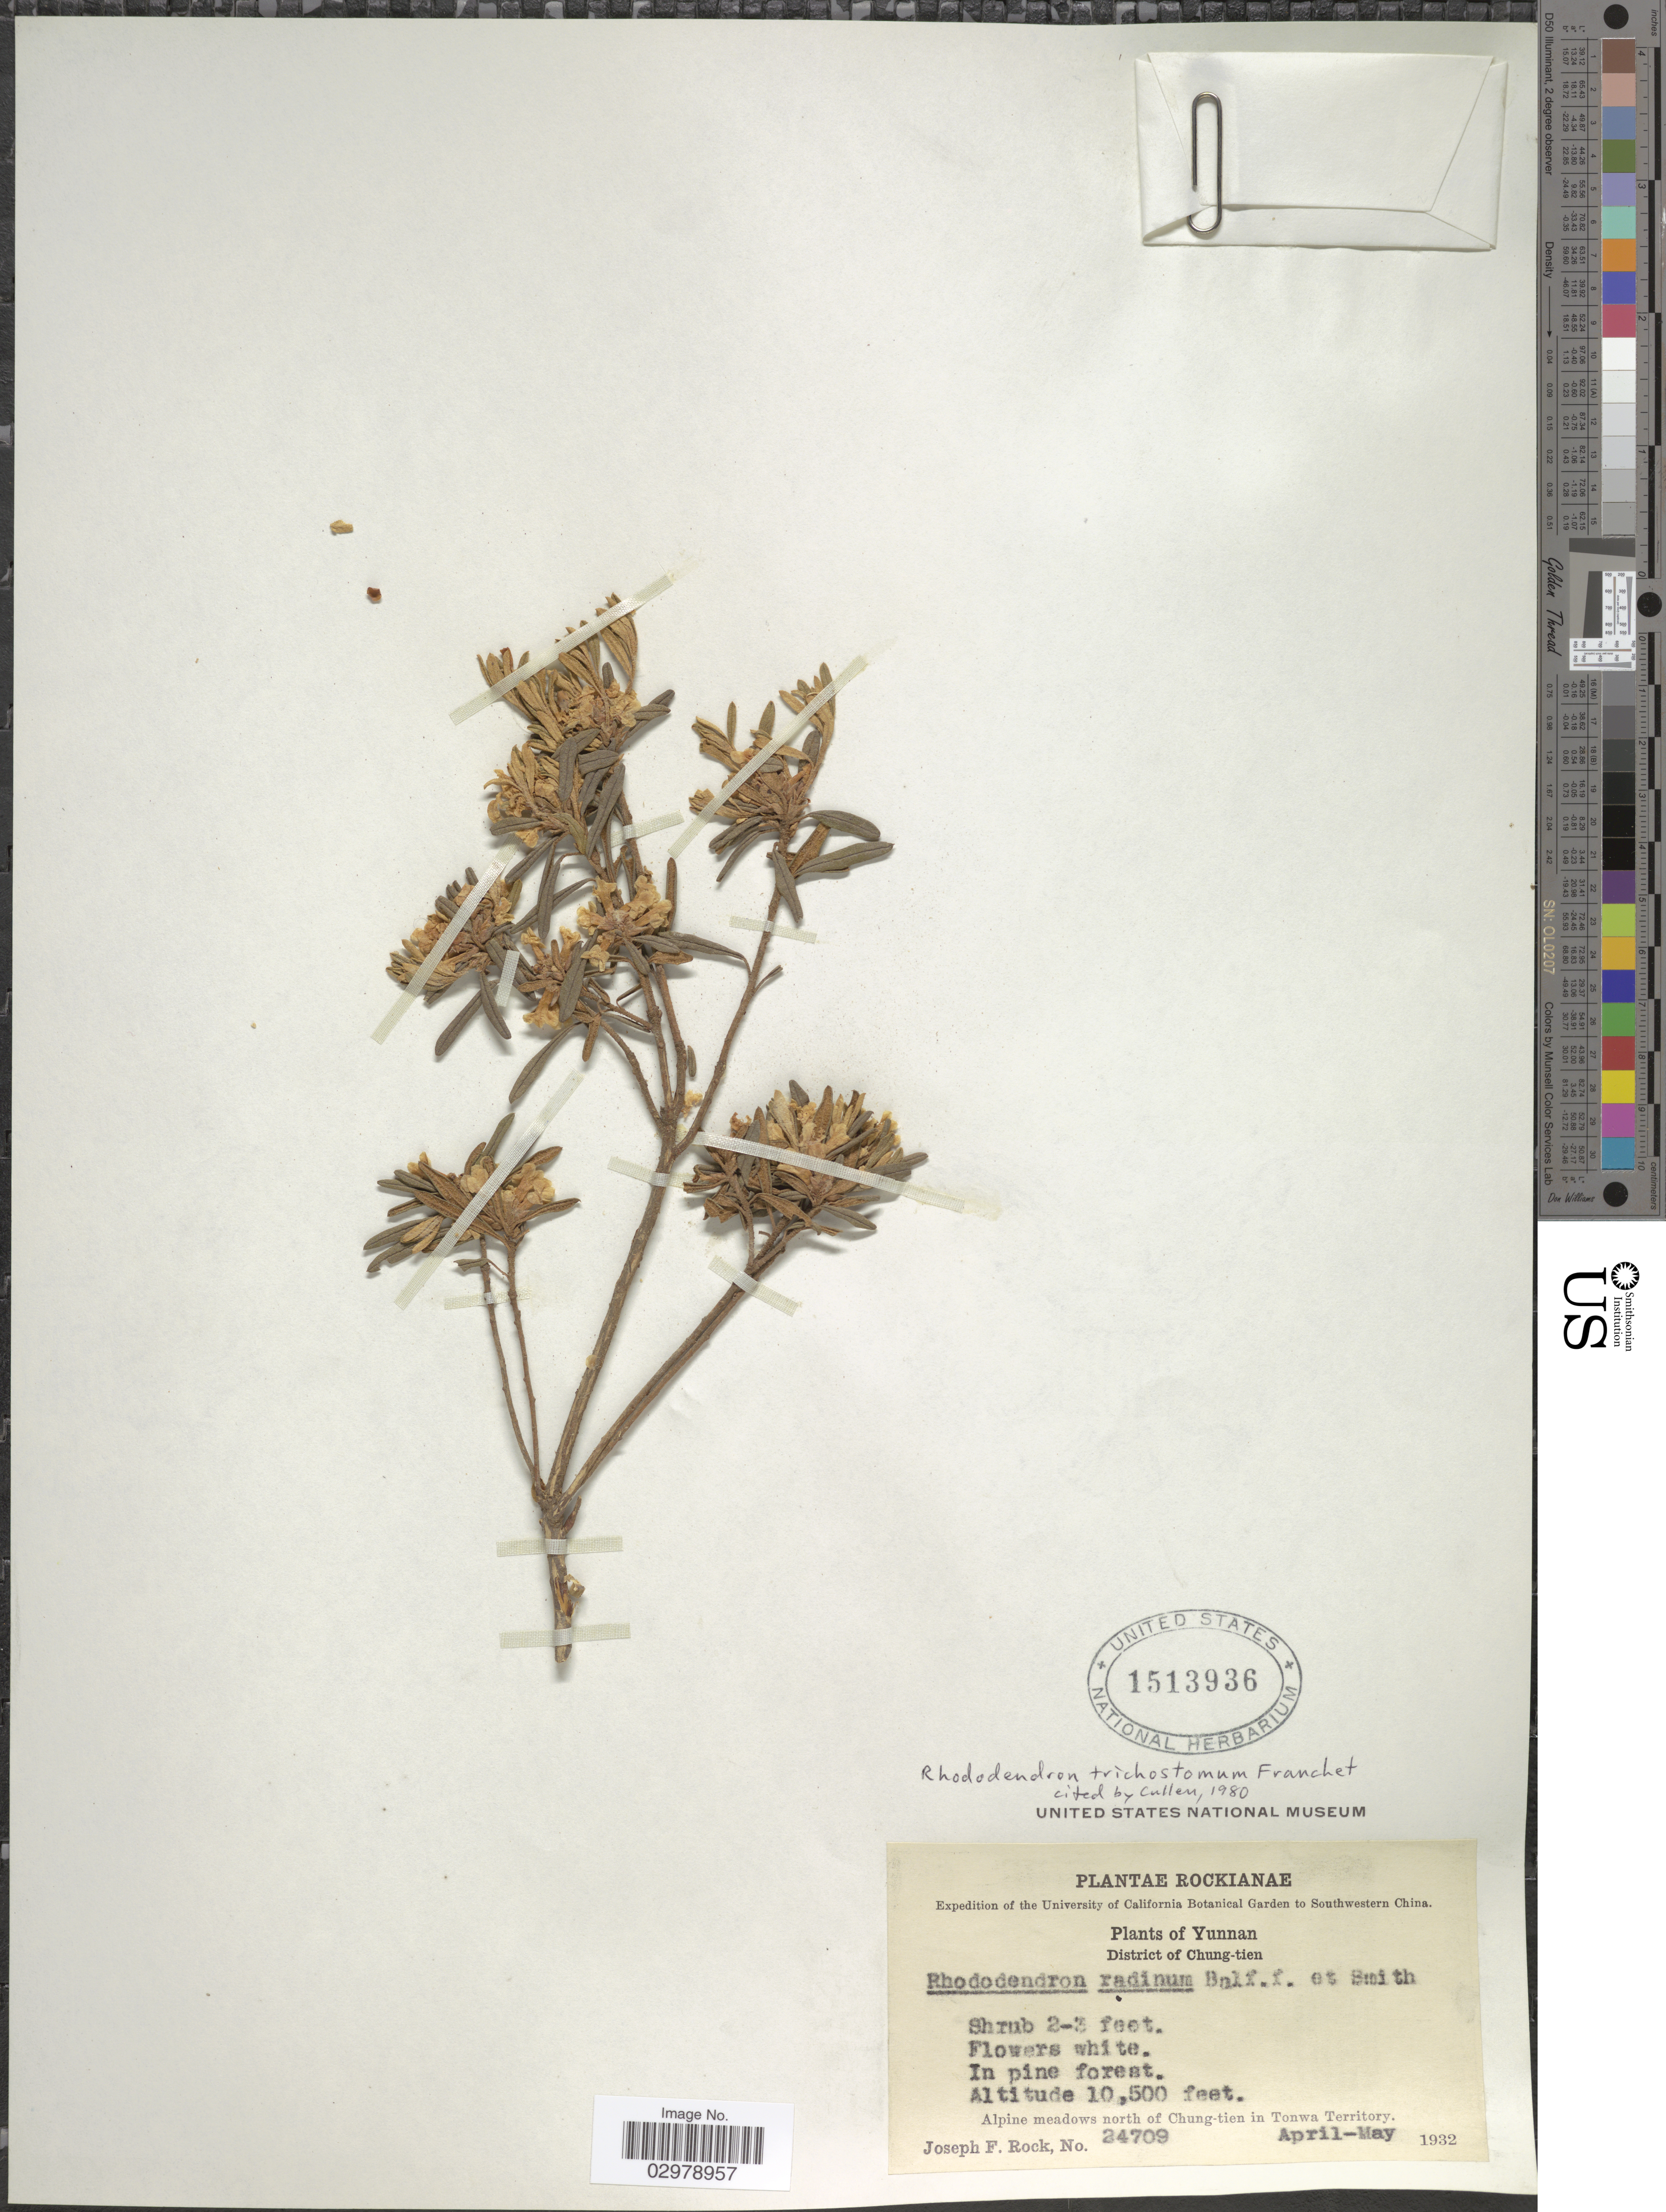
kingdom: Plantae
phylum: Tracheophyta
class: Magnoliopsida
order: Ericales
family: Ericaceae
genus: Rhododendron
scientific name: Rhododendron trichostomum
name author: Franch.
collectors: J. F. Rock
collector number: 24709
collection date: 1932-04/1932-05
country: China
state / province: Yunnan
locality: Southwestern China. District of Chung-tien. Alpine meadows north of Chung-tien in Tonwa Territory.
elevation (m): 3200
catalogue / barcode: US 1513936